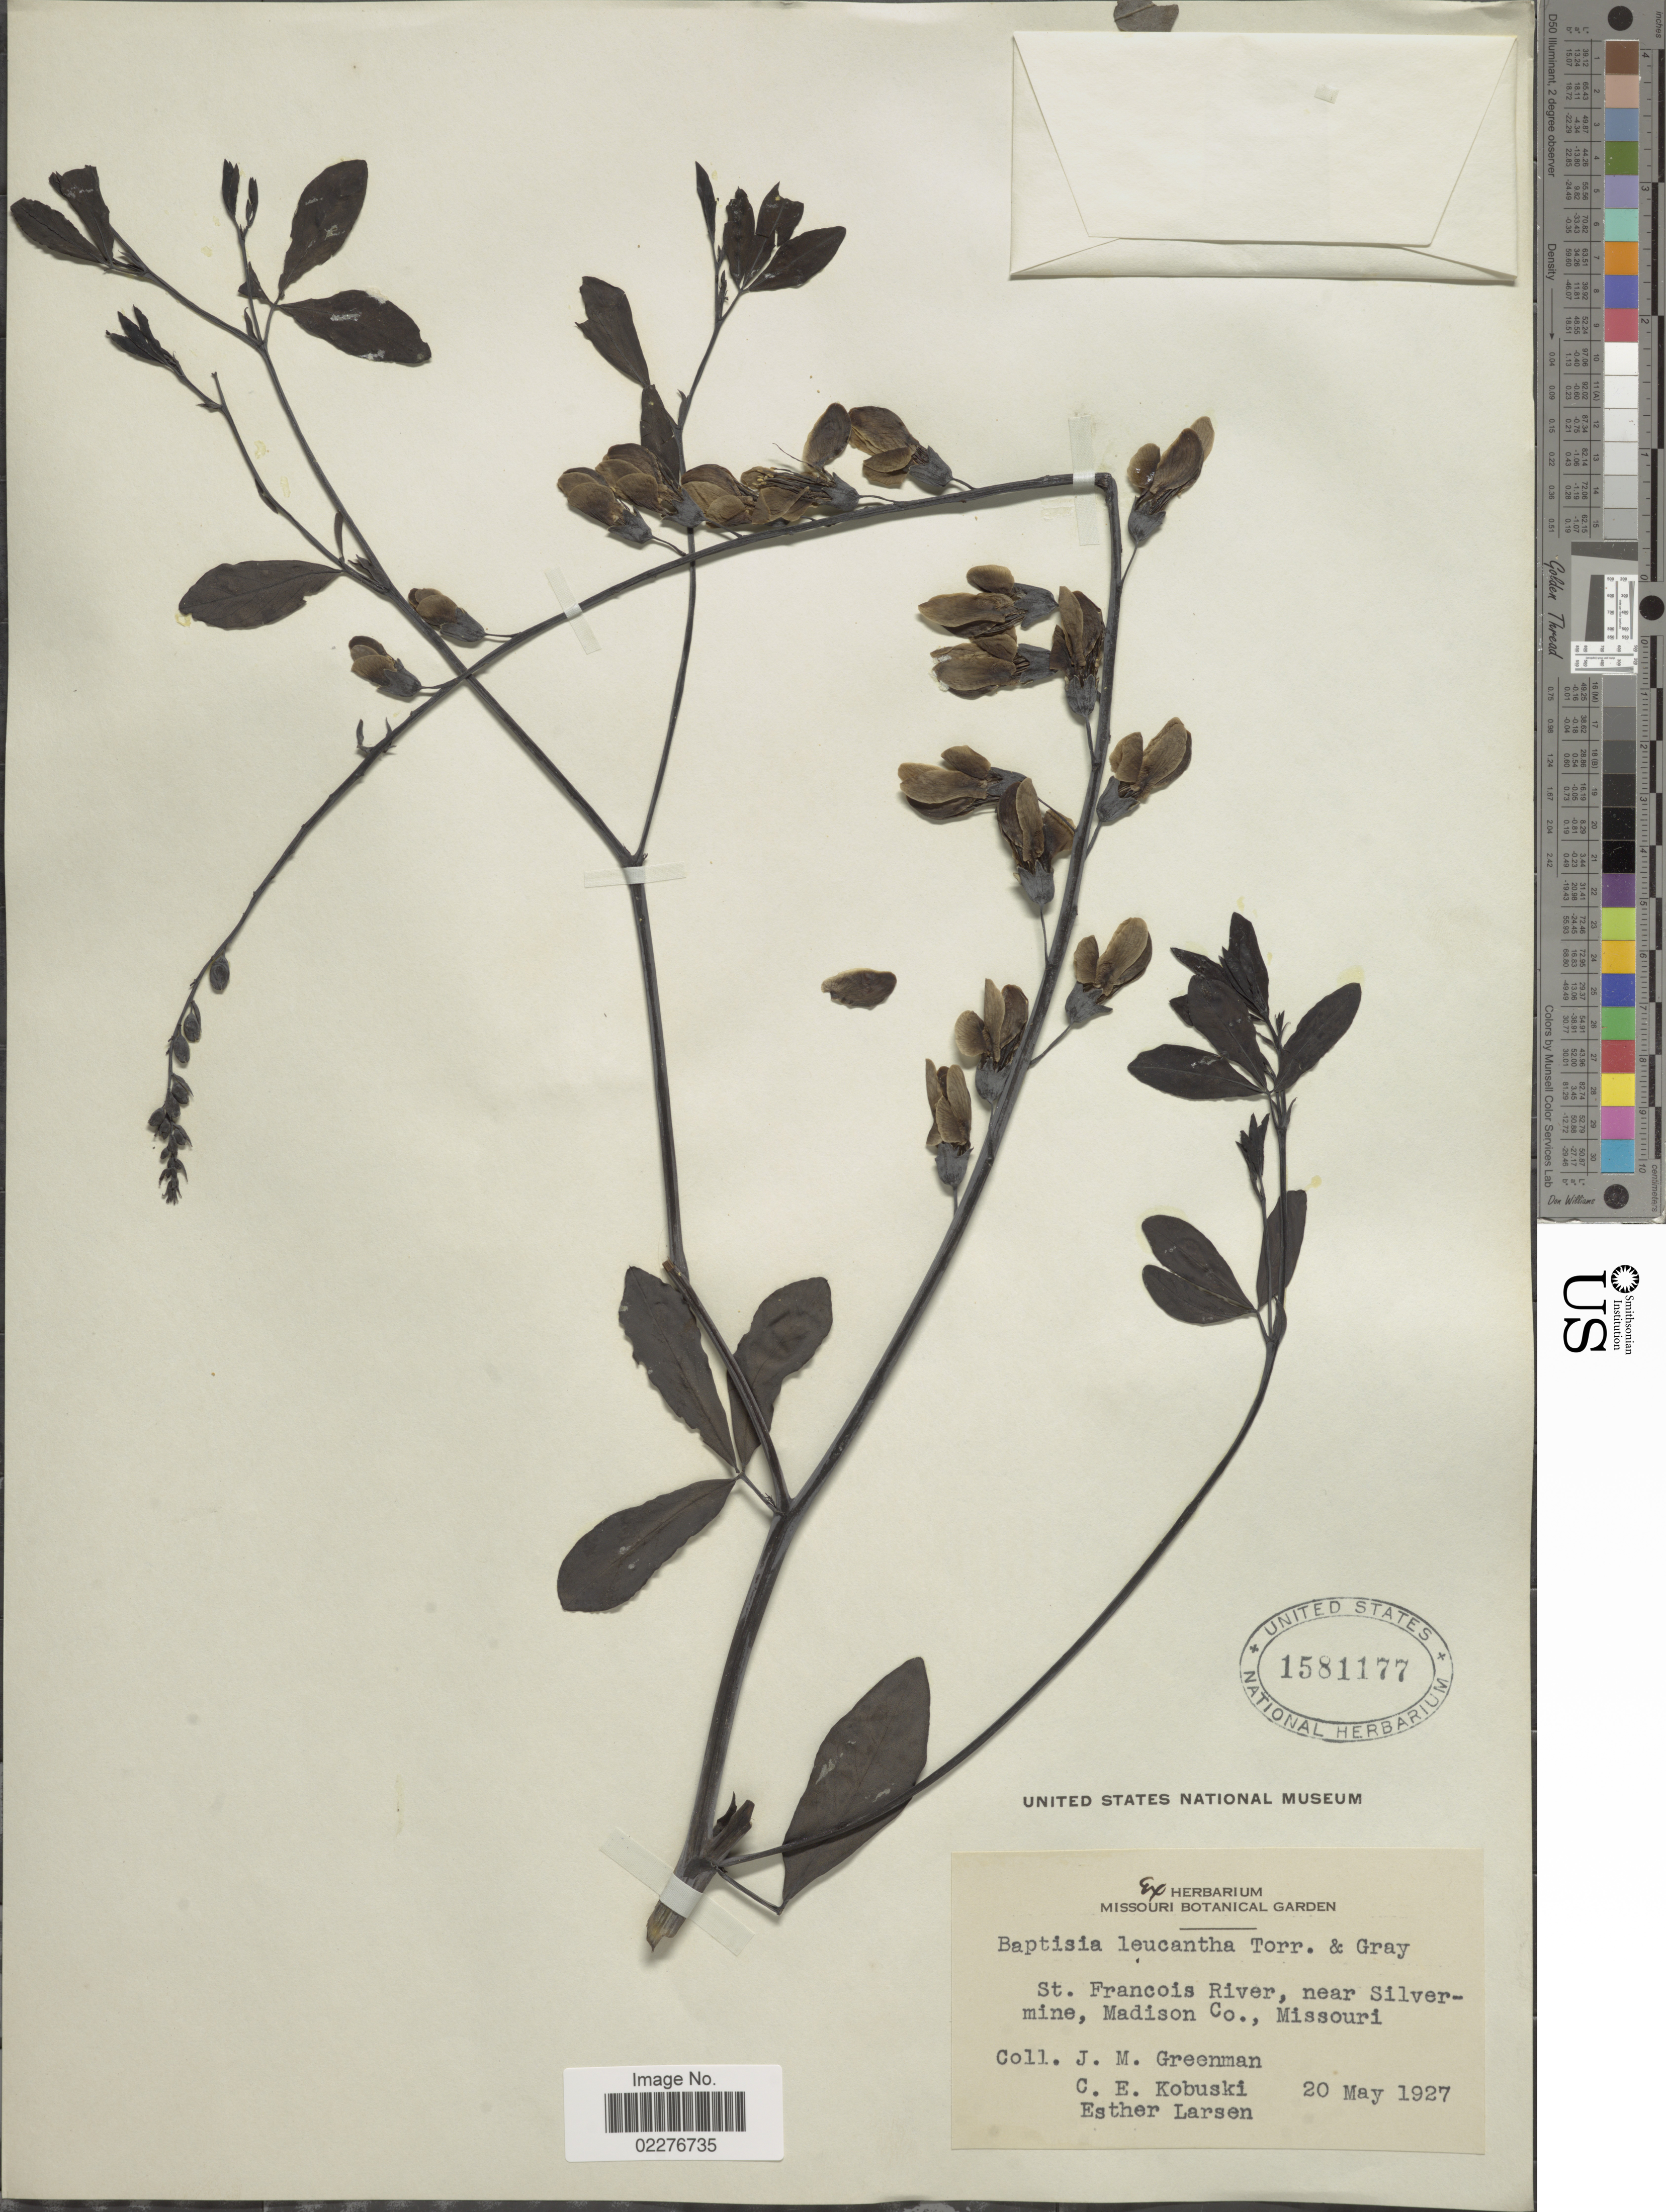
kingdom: Plantae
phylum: Tracheophyta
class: Magnoliopsida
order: Fabales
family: Fabaceae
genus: Baptisia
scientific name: Baptisia leucantha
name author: Torr. & A. Gray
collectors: J. M. Greenman, C. E. Kobuski & E. Larsen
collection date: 1927-05-20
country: United States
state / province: Missouri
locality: St Francois River, near Silvermine, Madison Co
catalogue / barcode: US 1581177